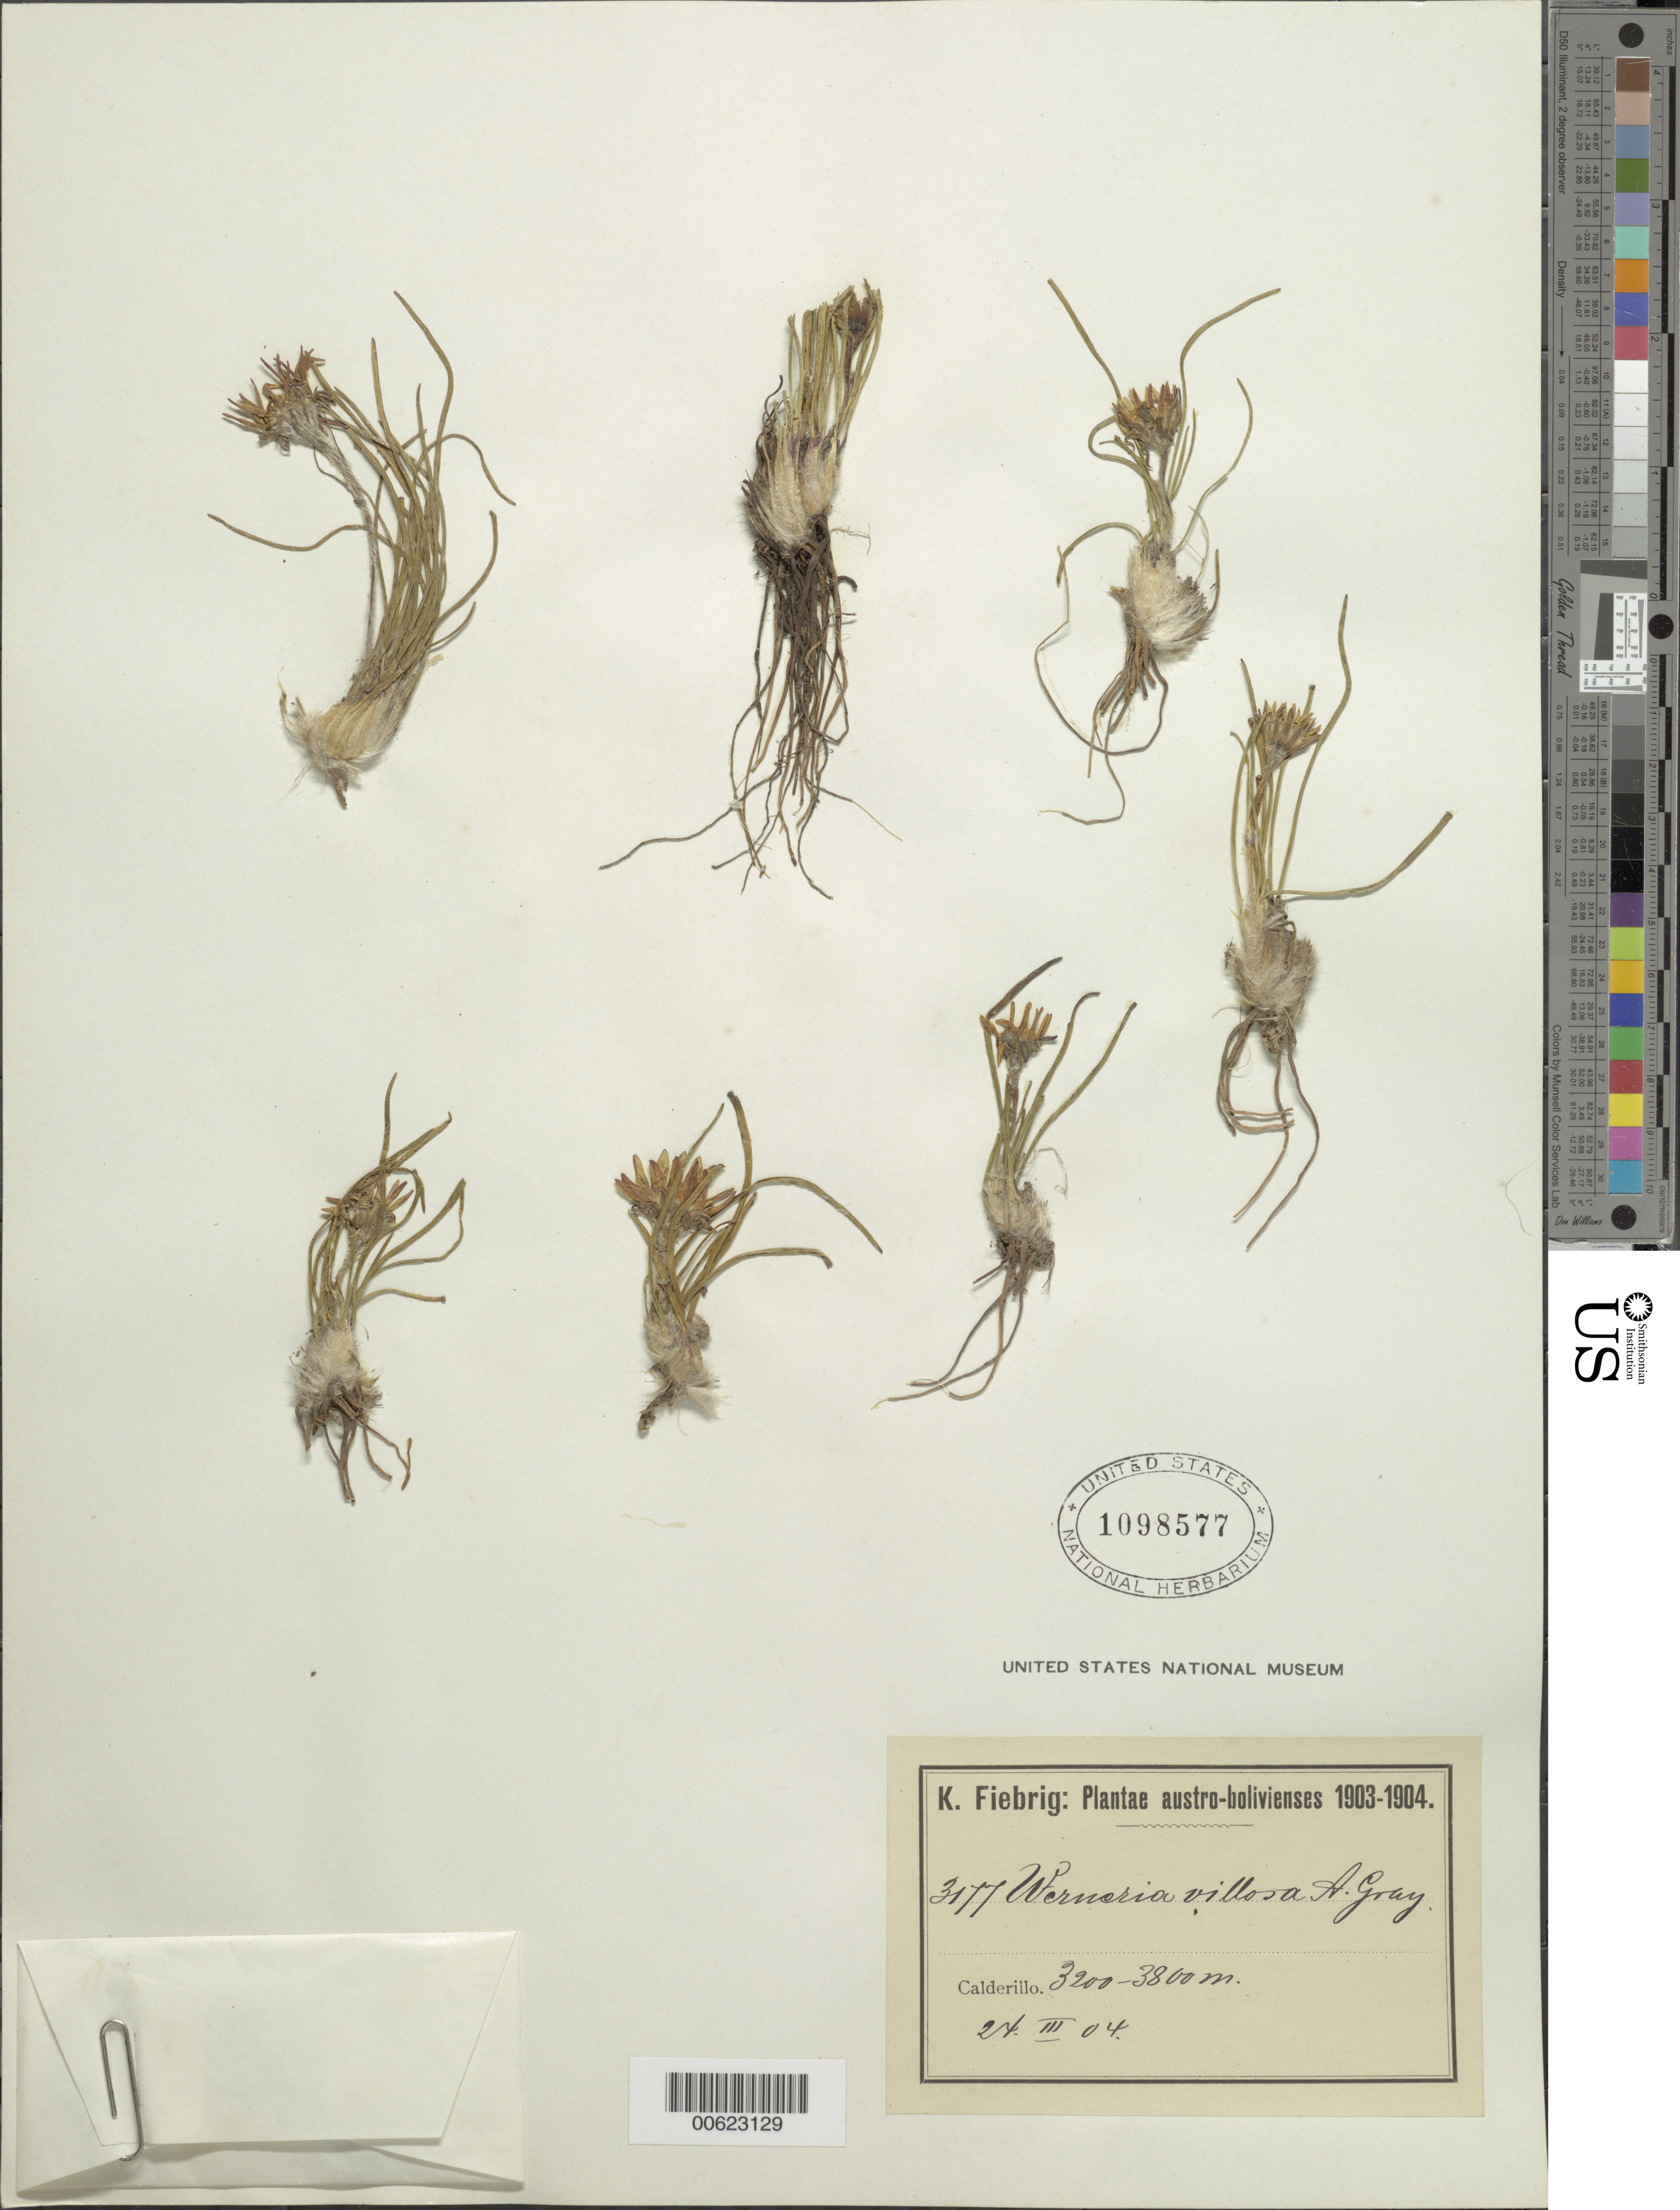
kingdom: Plantae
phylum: Tracheophyta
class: Magnoliopsida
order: Asterales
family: Asteraceae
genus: Werneria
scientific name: Werneria villosa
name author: A. Gray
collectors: K. Fiebrig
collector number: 3177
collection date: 1904-03-24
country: Bolivia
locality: Calderillo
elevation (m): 3200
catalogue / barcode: US 1098577